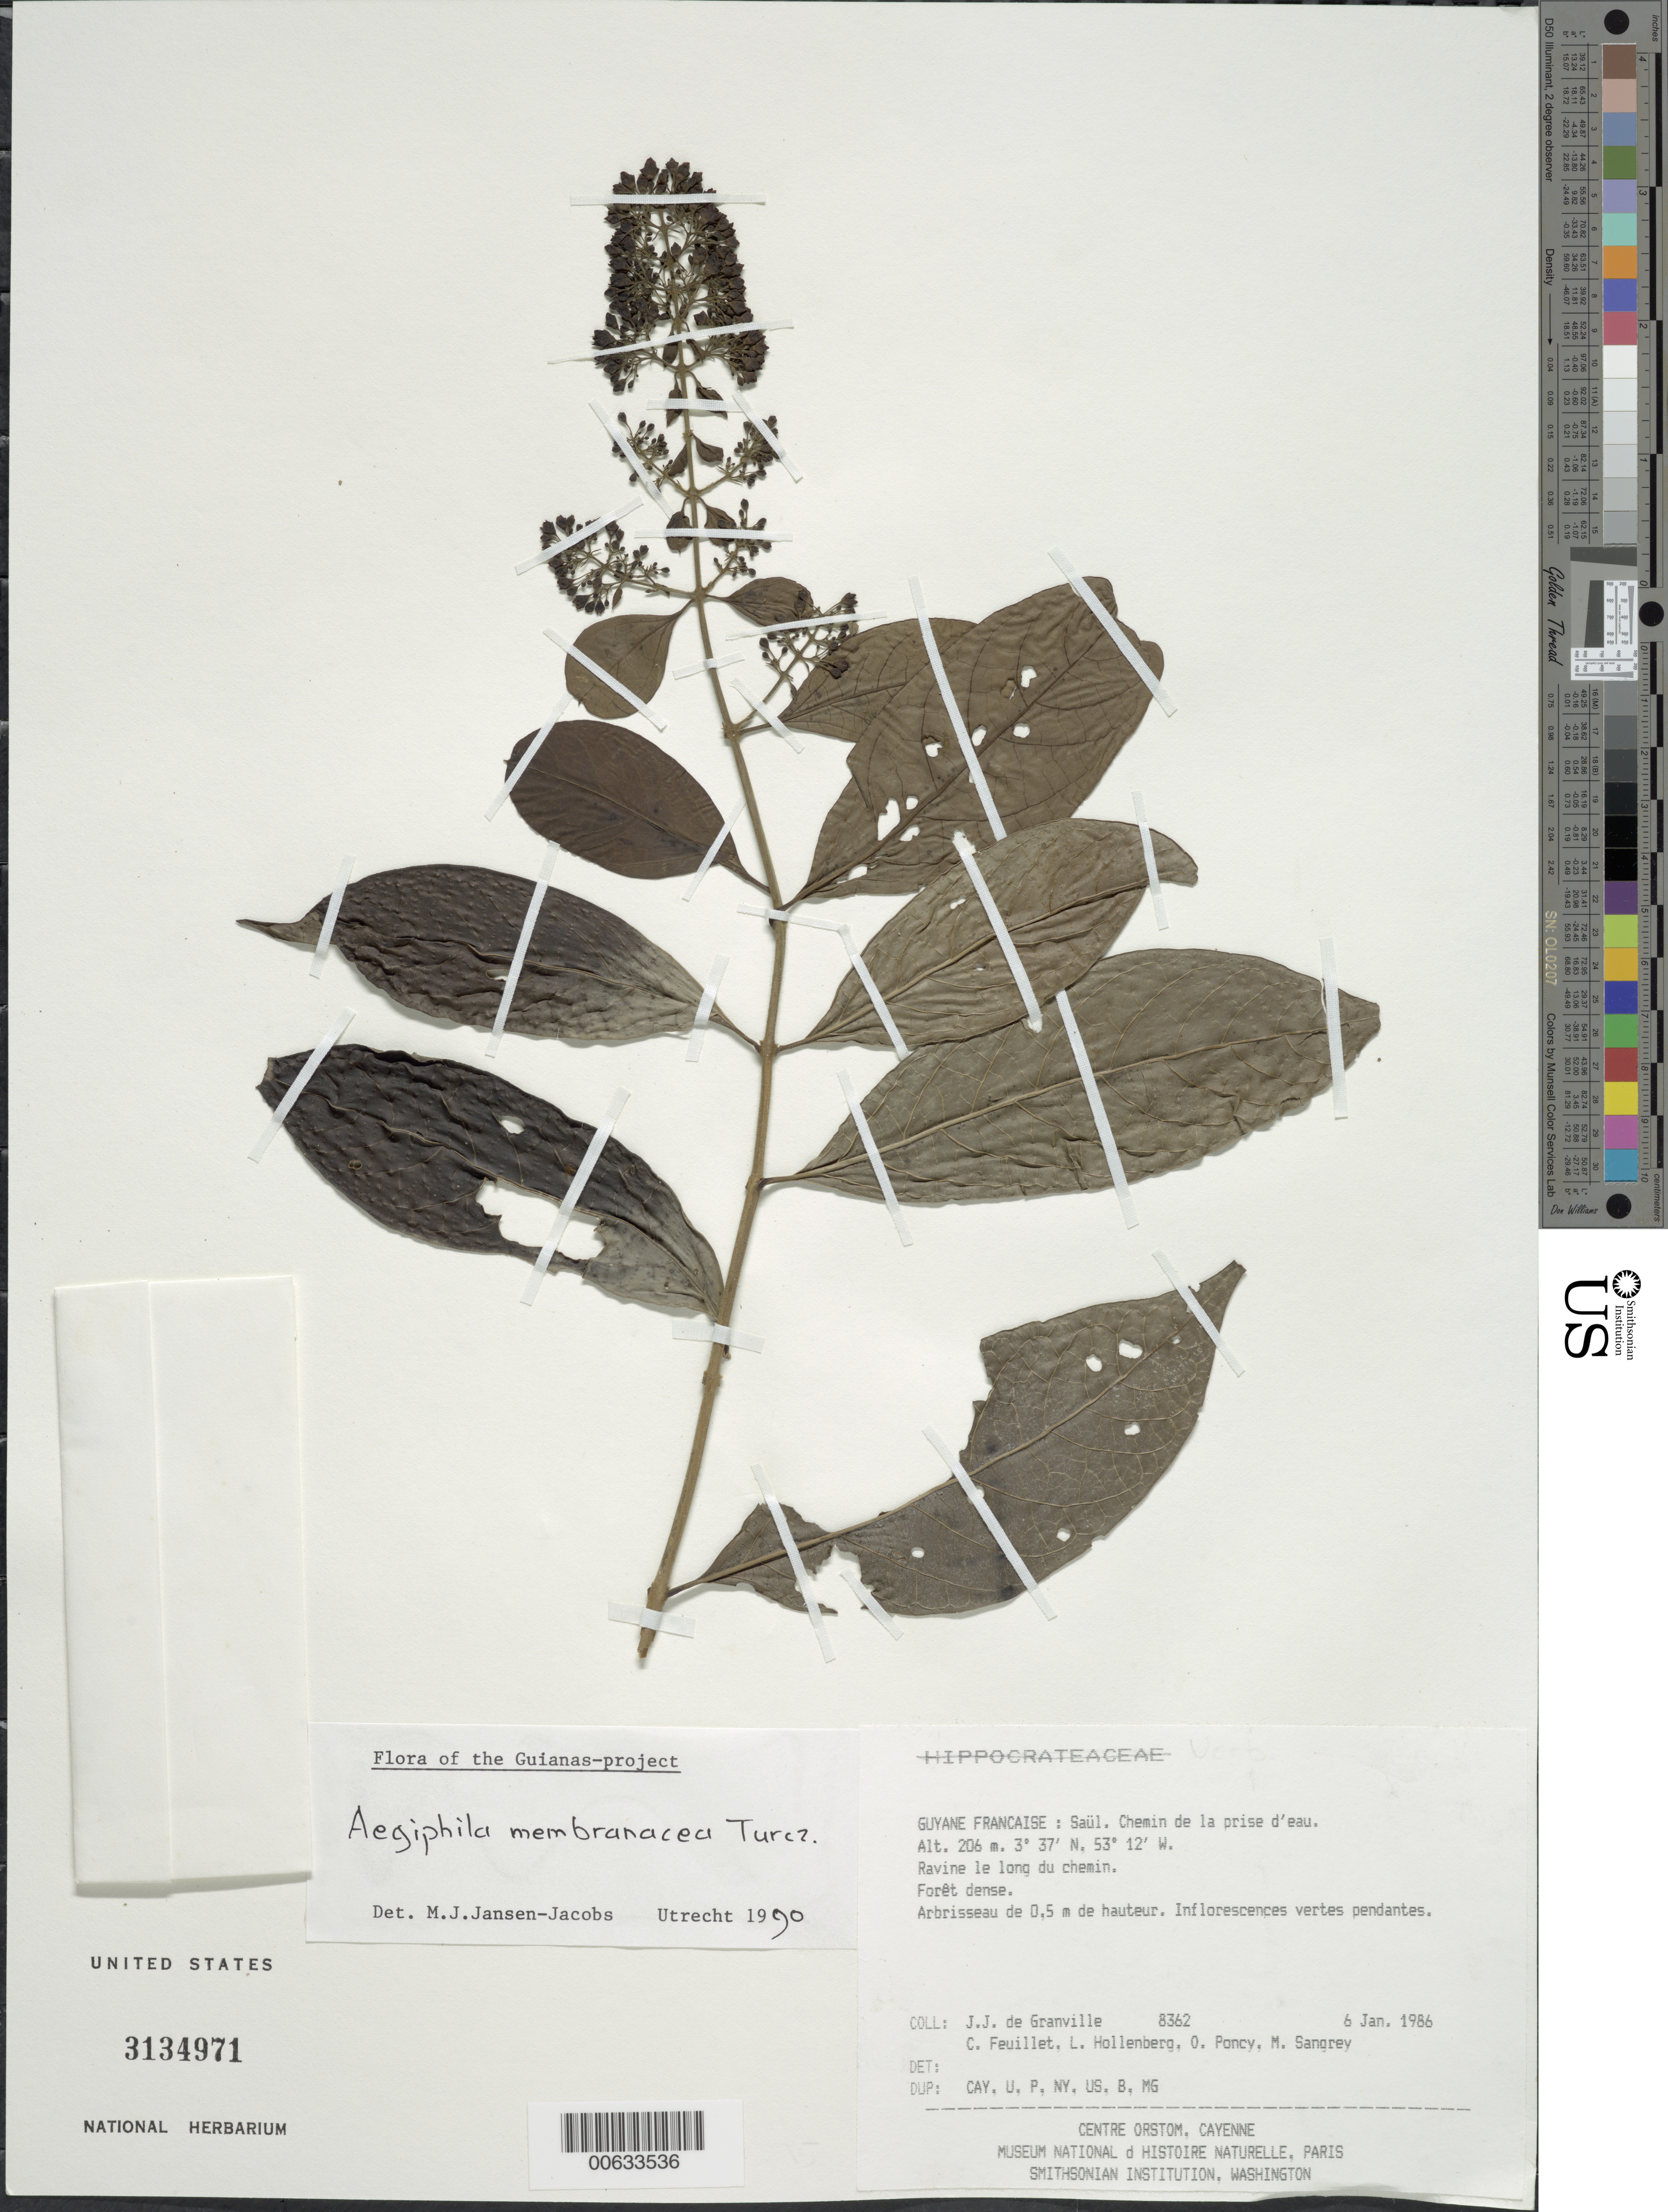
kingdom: Plantae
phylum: Tracheophyta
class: Magnoliopsida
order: Lamiales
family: Lamiaceae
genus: Aegiphila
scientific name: Aegiphila membranacea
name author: Ducke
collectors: J.-J. de Granville, C. Feuillet, L. Hollenberg, O. Poncy & M. Sangrey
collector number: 8362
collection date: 1986-01-06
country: French Guiana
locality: Saül. Chemin de la prise d'eau.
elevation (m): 206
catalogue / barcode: US 3134971